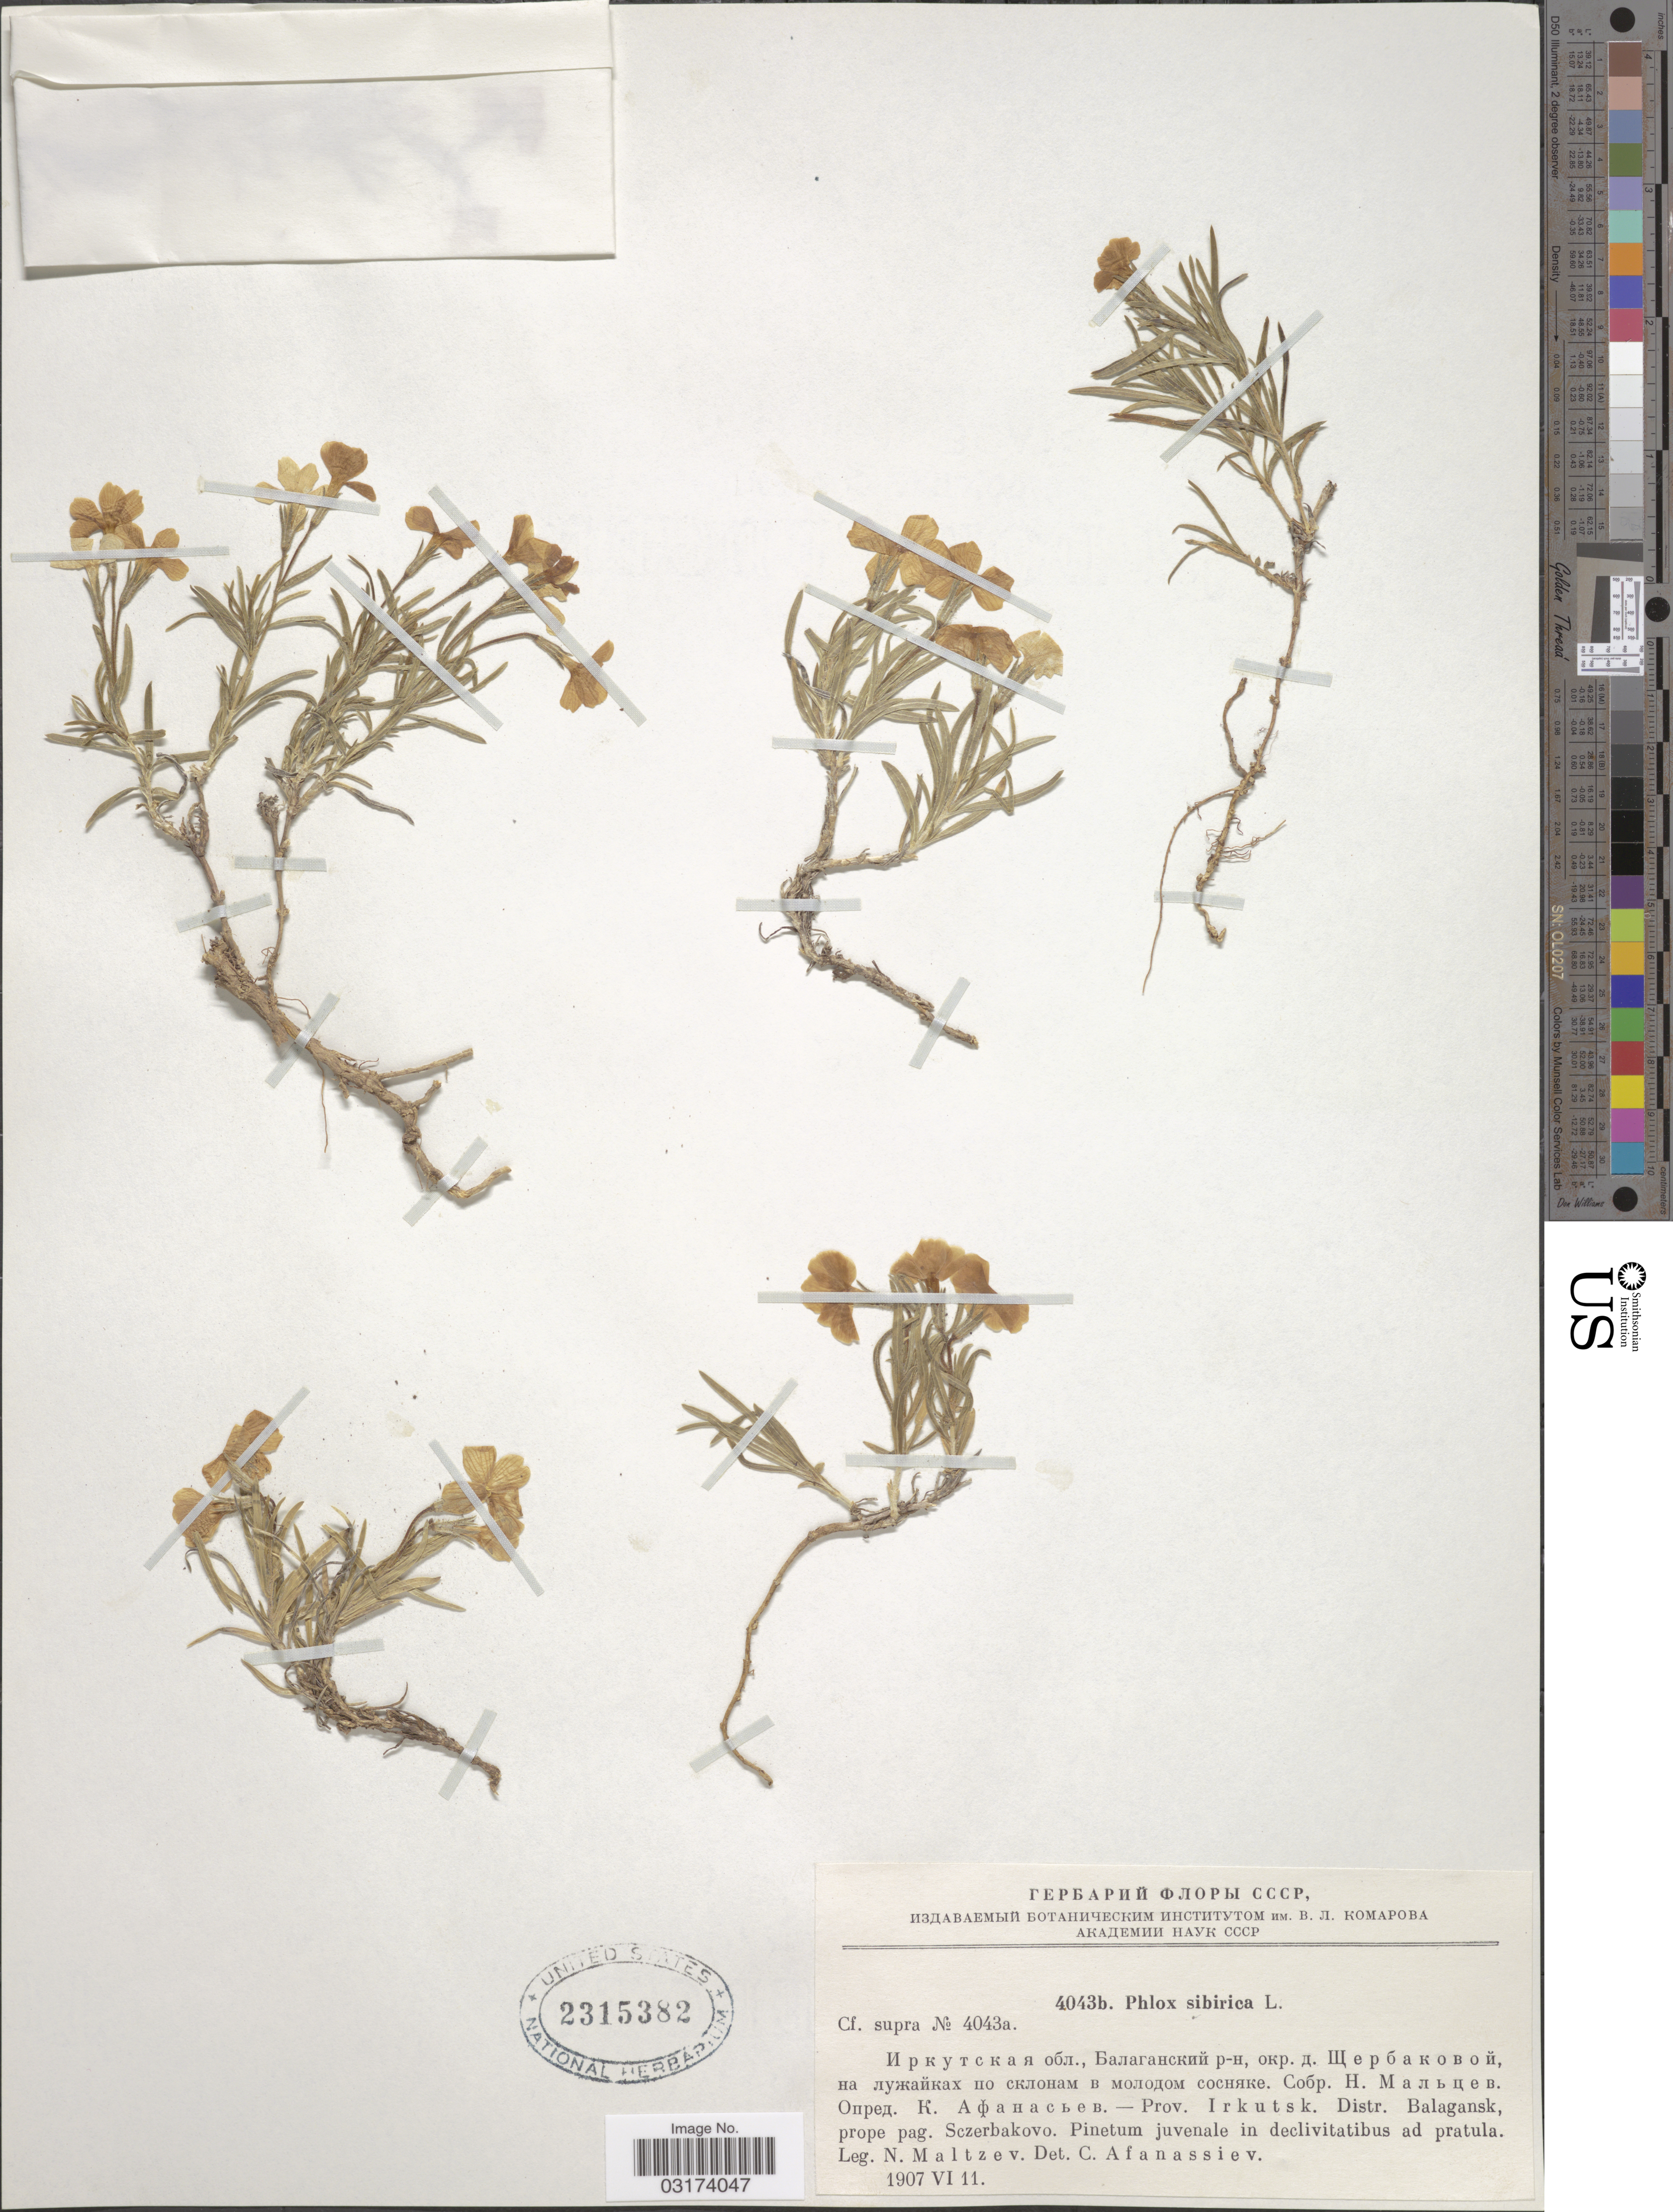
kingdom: Plantae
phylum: Tracheophyta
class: Magnoliopsida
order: Ericales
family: Polemoniaceae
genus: Phlox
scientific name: Phlox sibirica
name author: L.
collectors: N. Maltzev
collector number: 4043b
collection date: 1907-06-11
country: Russian Federation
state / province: Irkutsk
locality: Distr. Balagansk, prope pag. Sczerbakovo.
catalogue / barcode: US 2315382